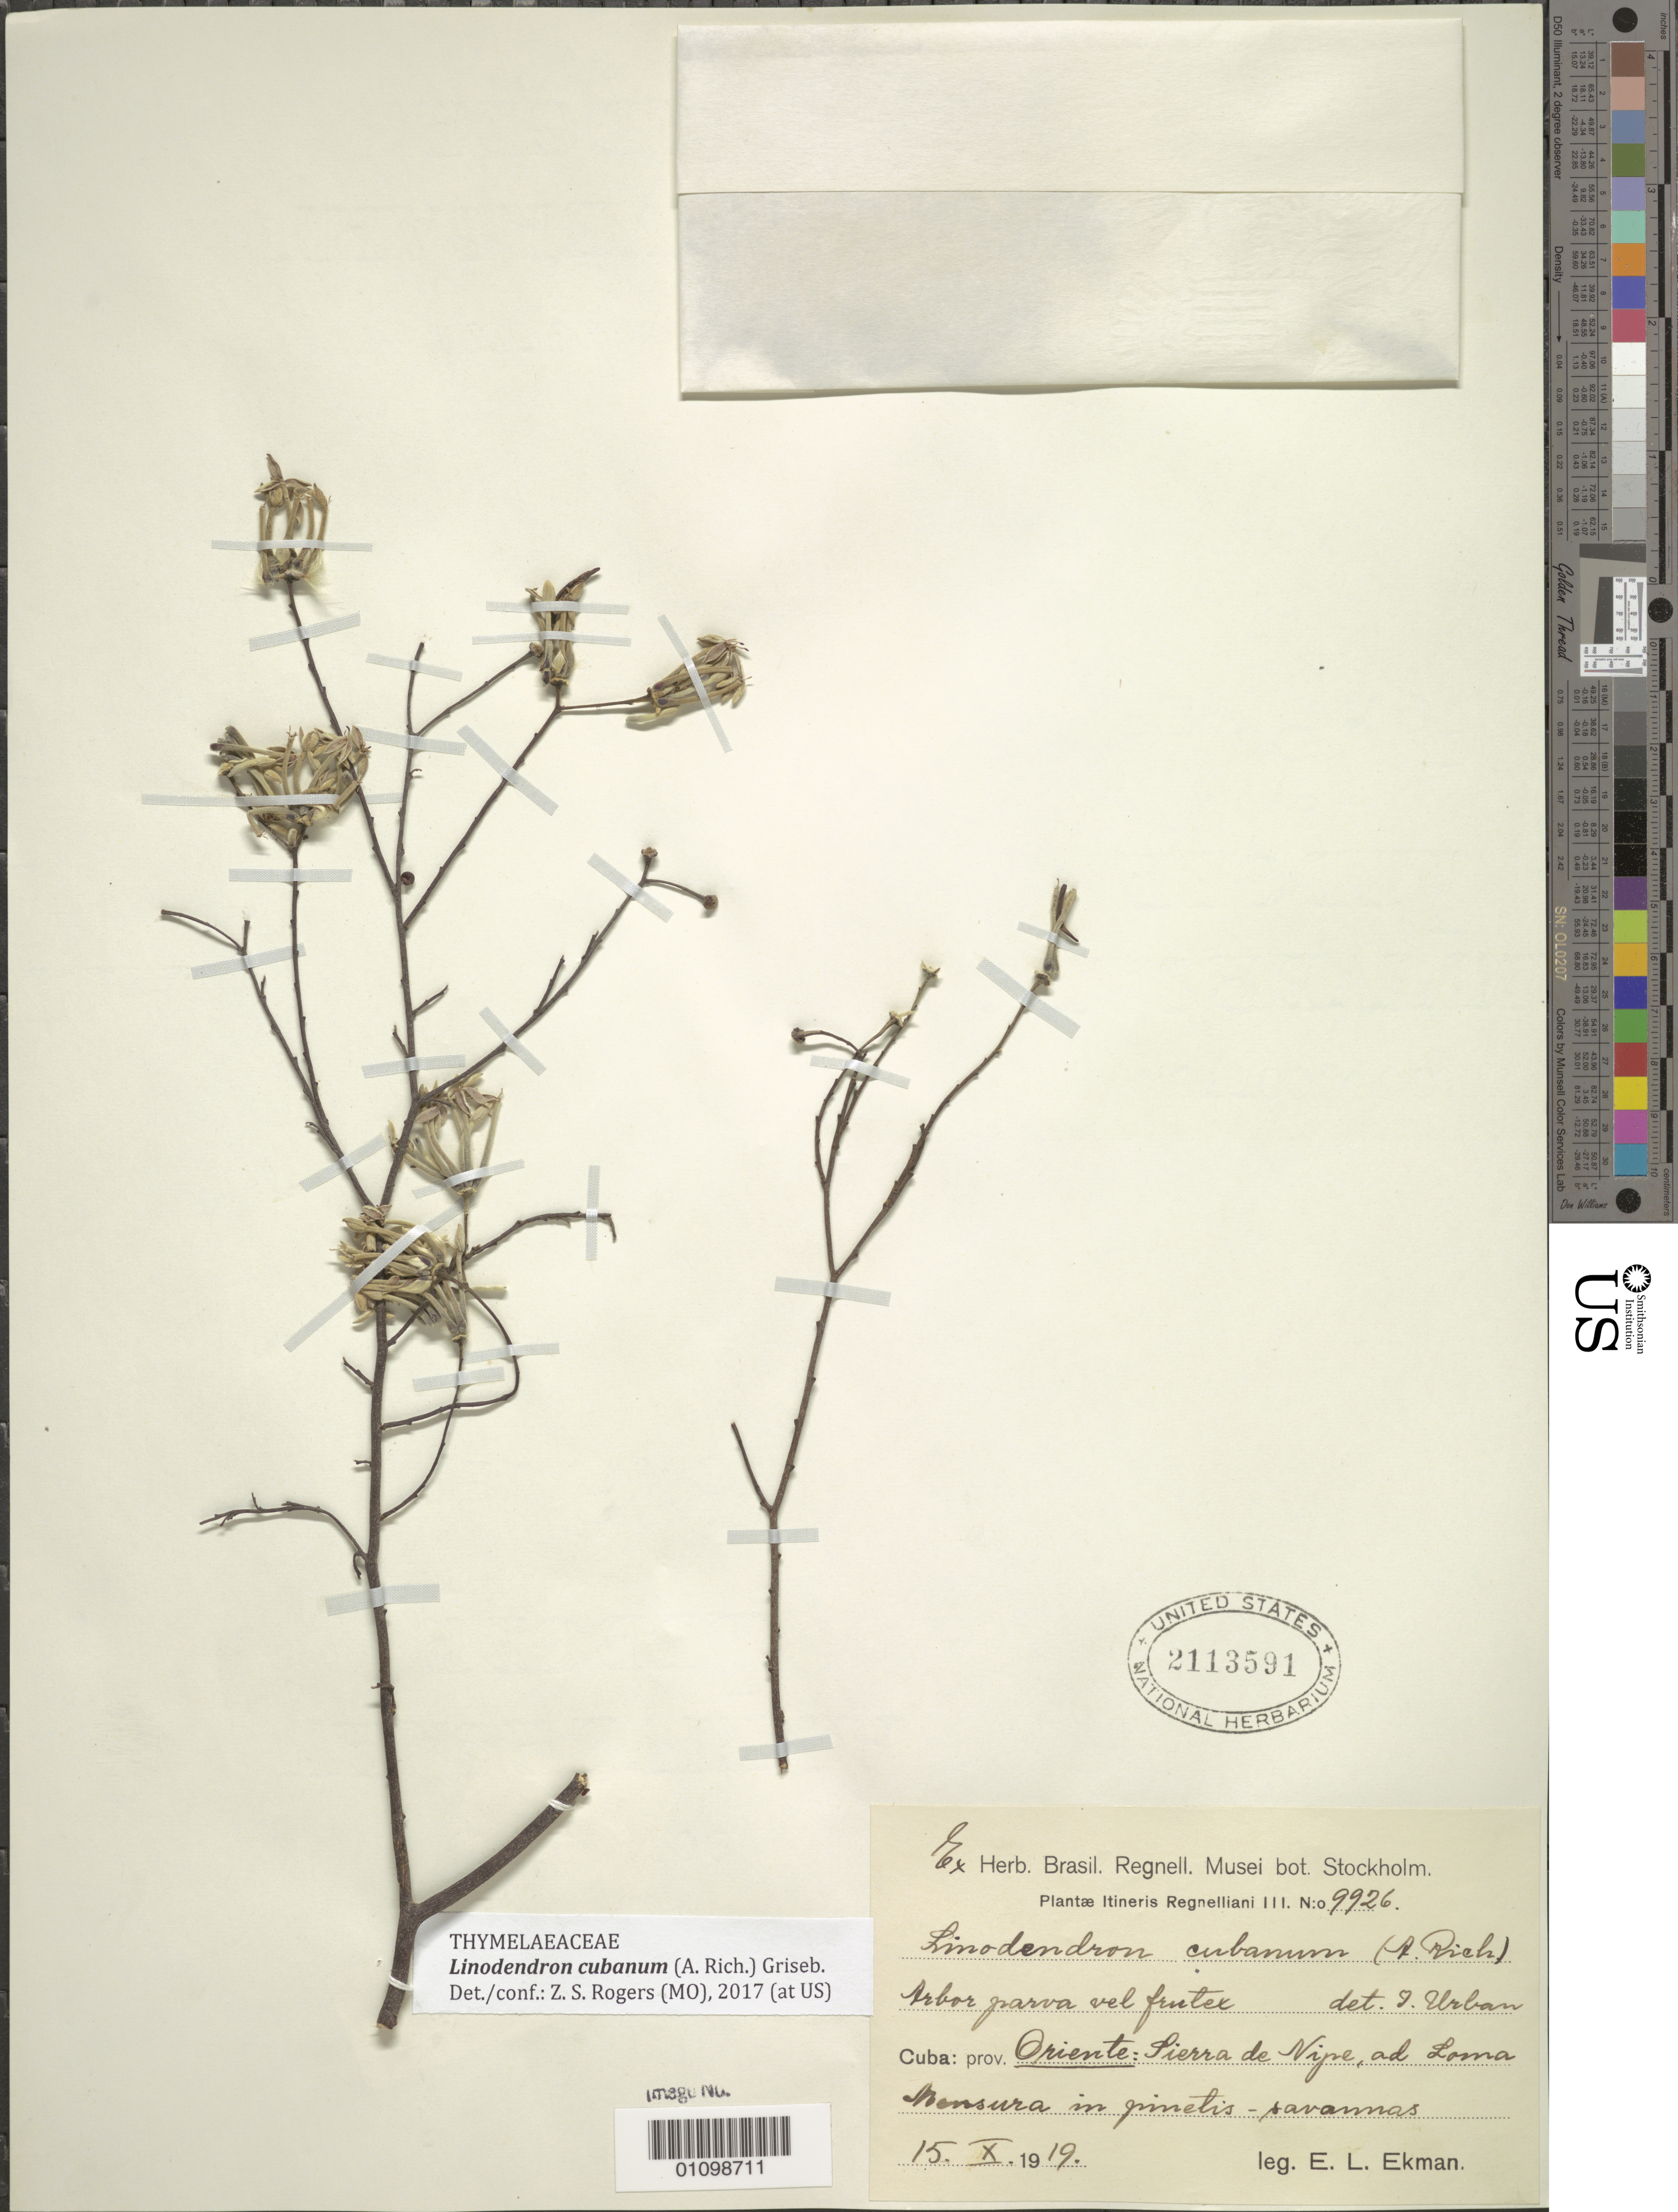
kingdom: Plantae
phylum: Tracheophyta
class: Magnoliopsida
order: Malvales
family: Thymelaeaceae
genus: Linodendron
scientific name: Linodendron cubanum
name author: Urb.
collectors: E. L. Ekman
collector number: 9926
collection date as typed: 15 Oct 1919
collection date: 1919-10-15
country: Cuba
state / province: Holguín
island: Cuba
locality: Arbor parva vel frutex Sierra de Nipe, ad Loma Monsura in pinetis savannas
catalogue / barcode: US 2113591